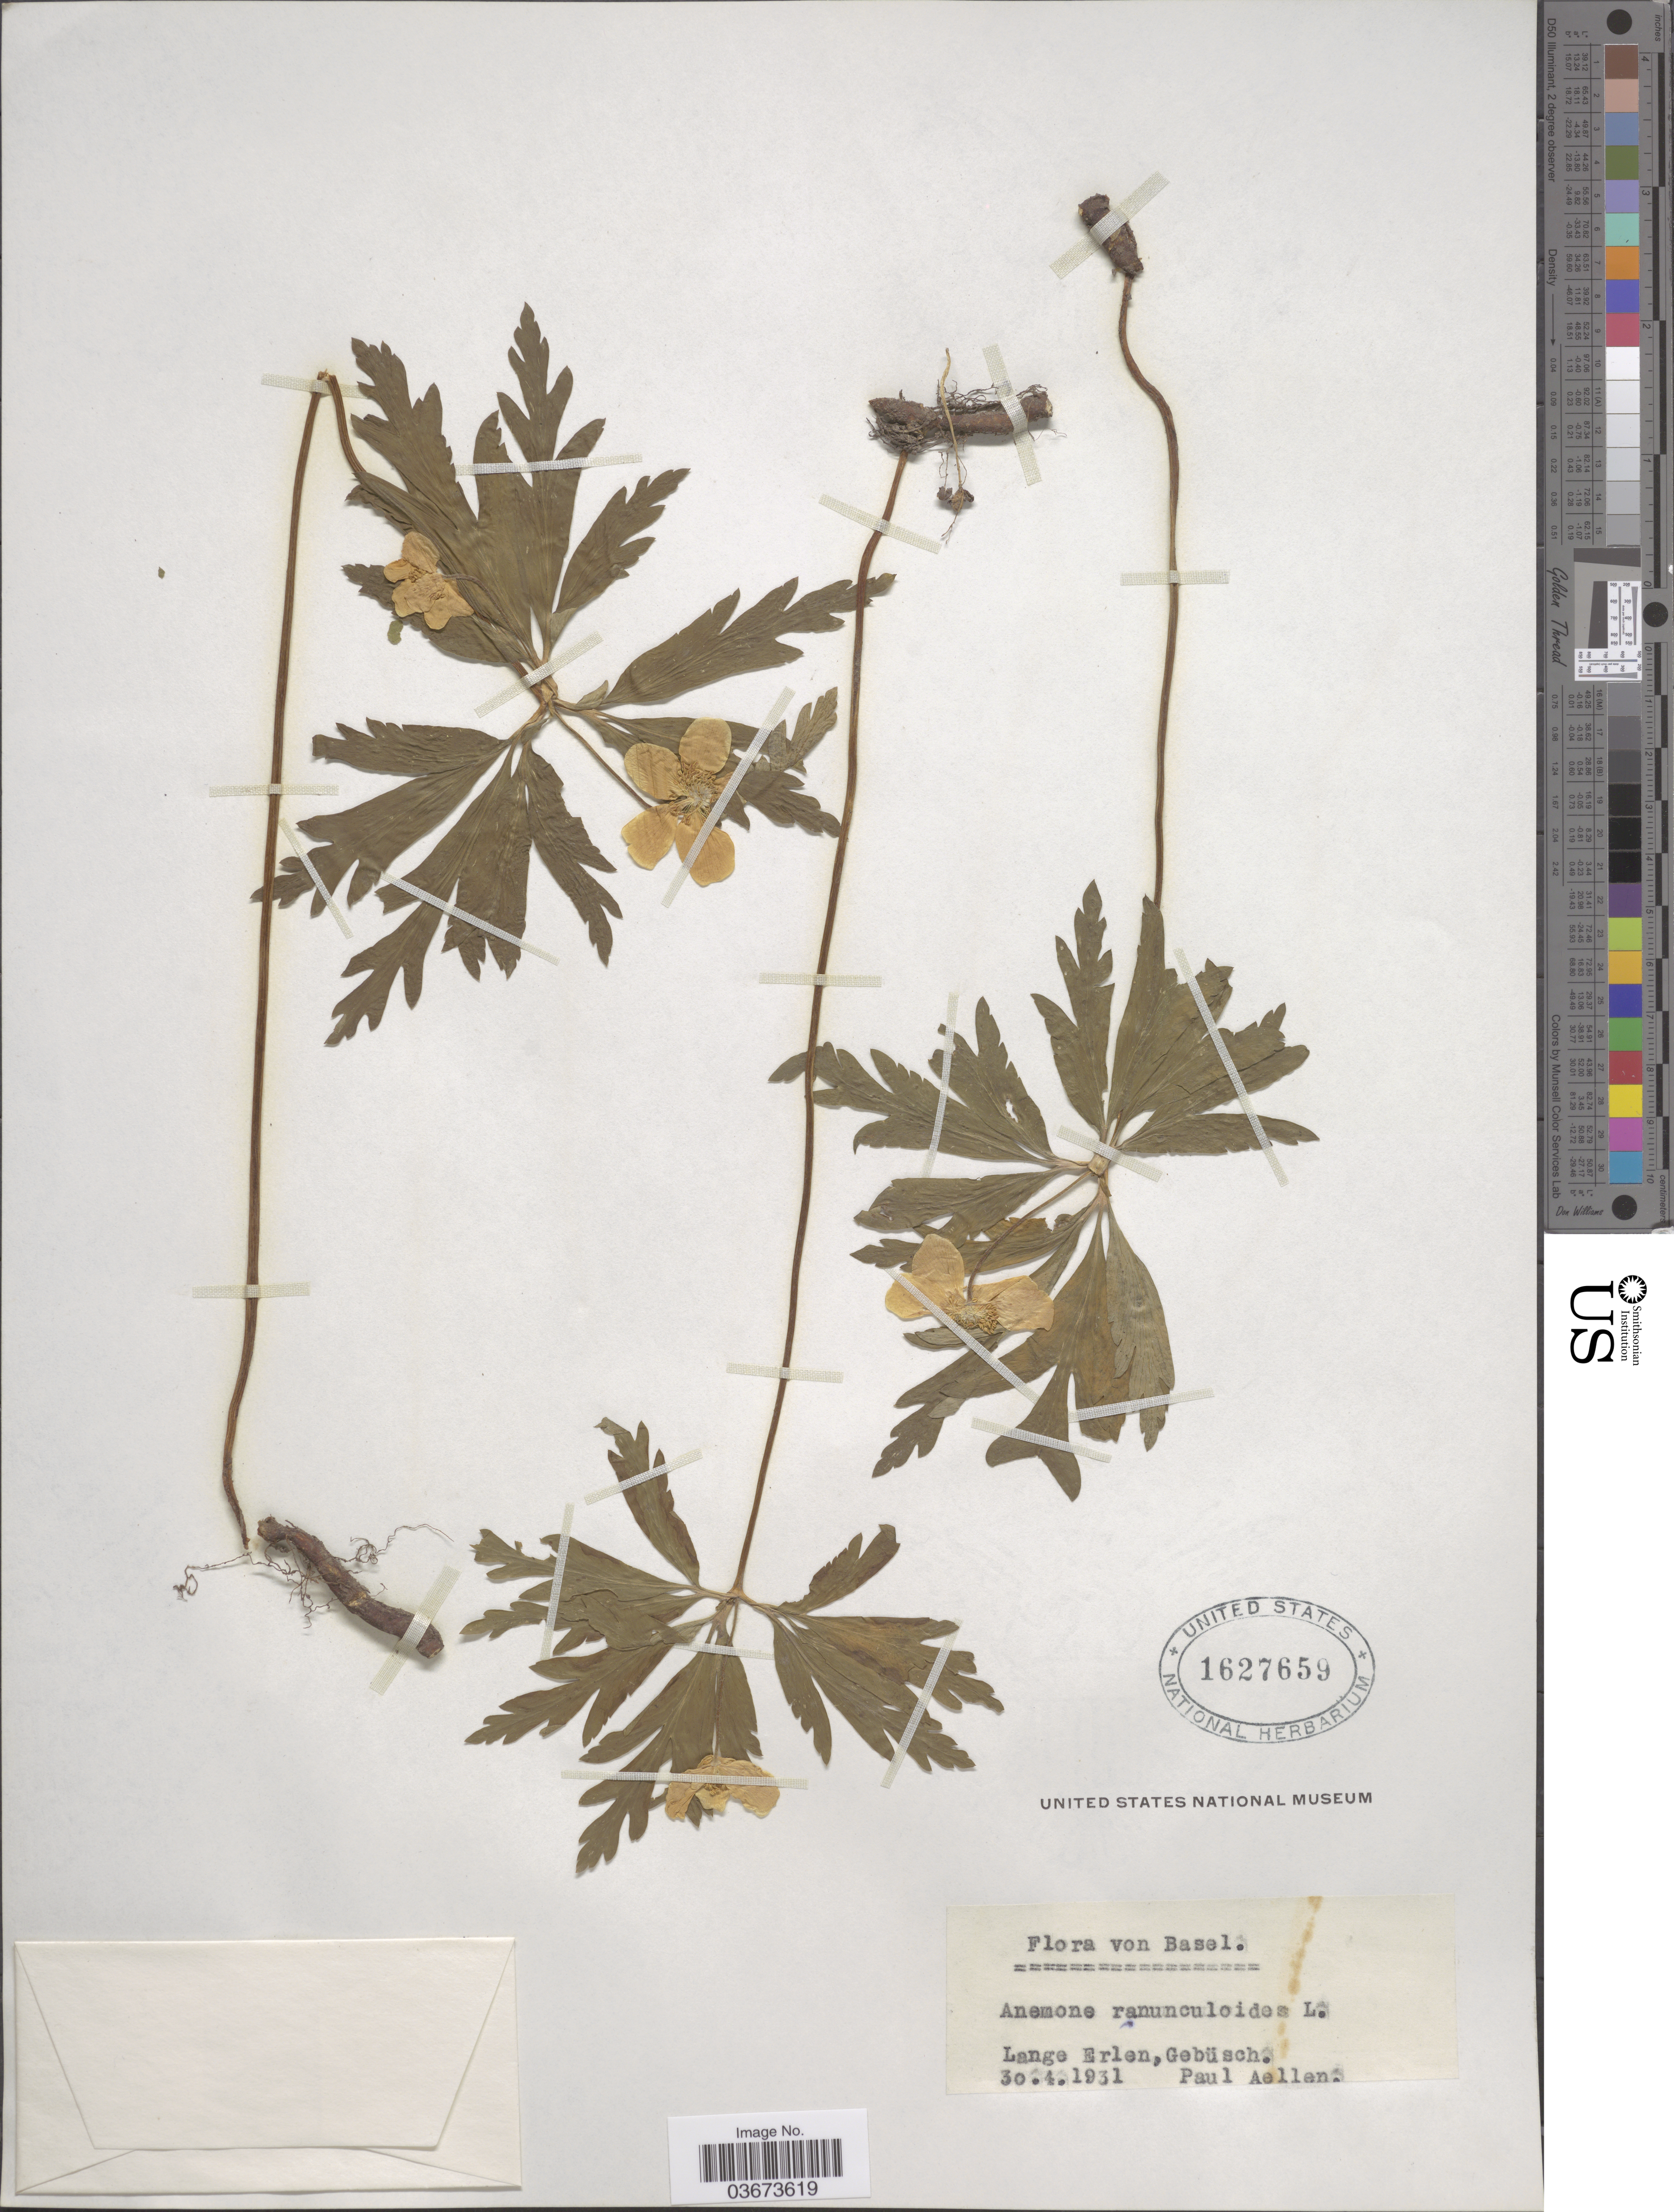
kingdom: Plantae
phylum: Tracheophyta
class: Magnoliopsida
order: Ranunculales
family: Ranunculaceae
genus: Anemone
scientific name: Anemone ranunculoides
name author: L.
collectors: P. Aellen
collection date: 1931-04-30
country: Switzerland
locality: Basel. Lange Erlen, Gebüsch.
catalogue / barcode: US 1627659